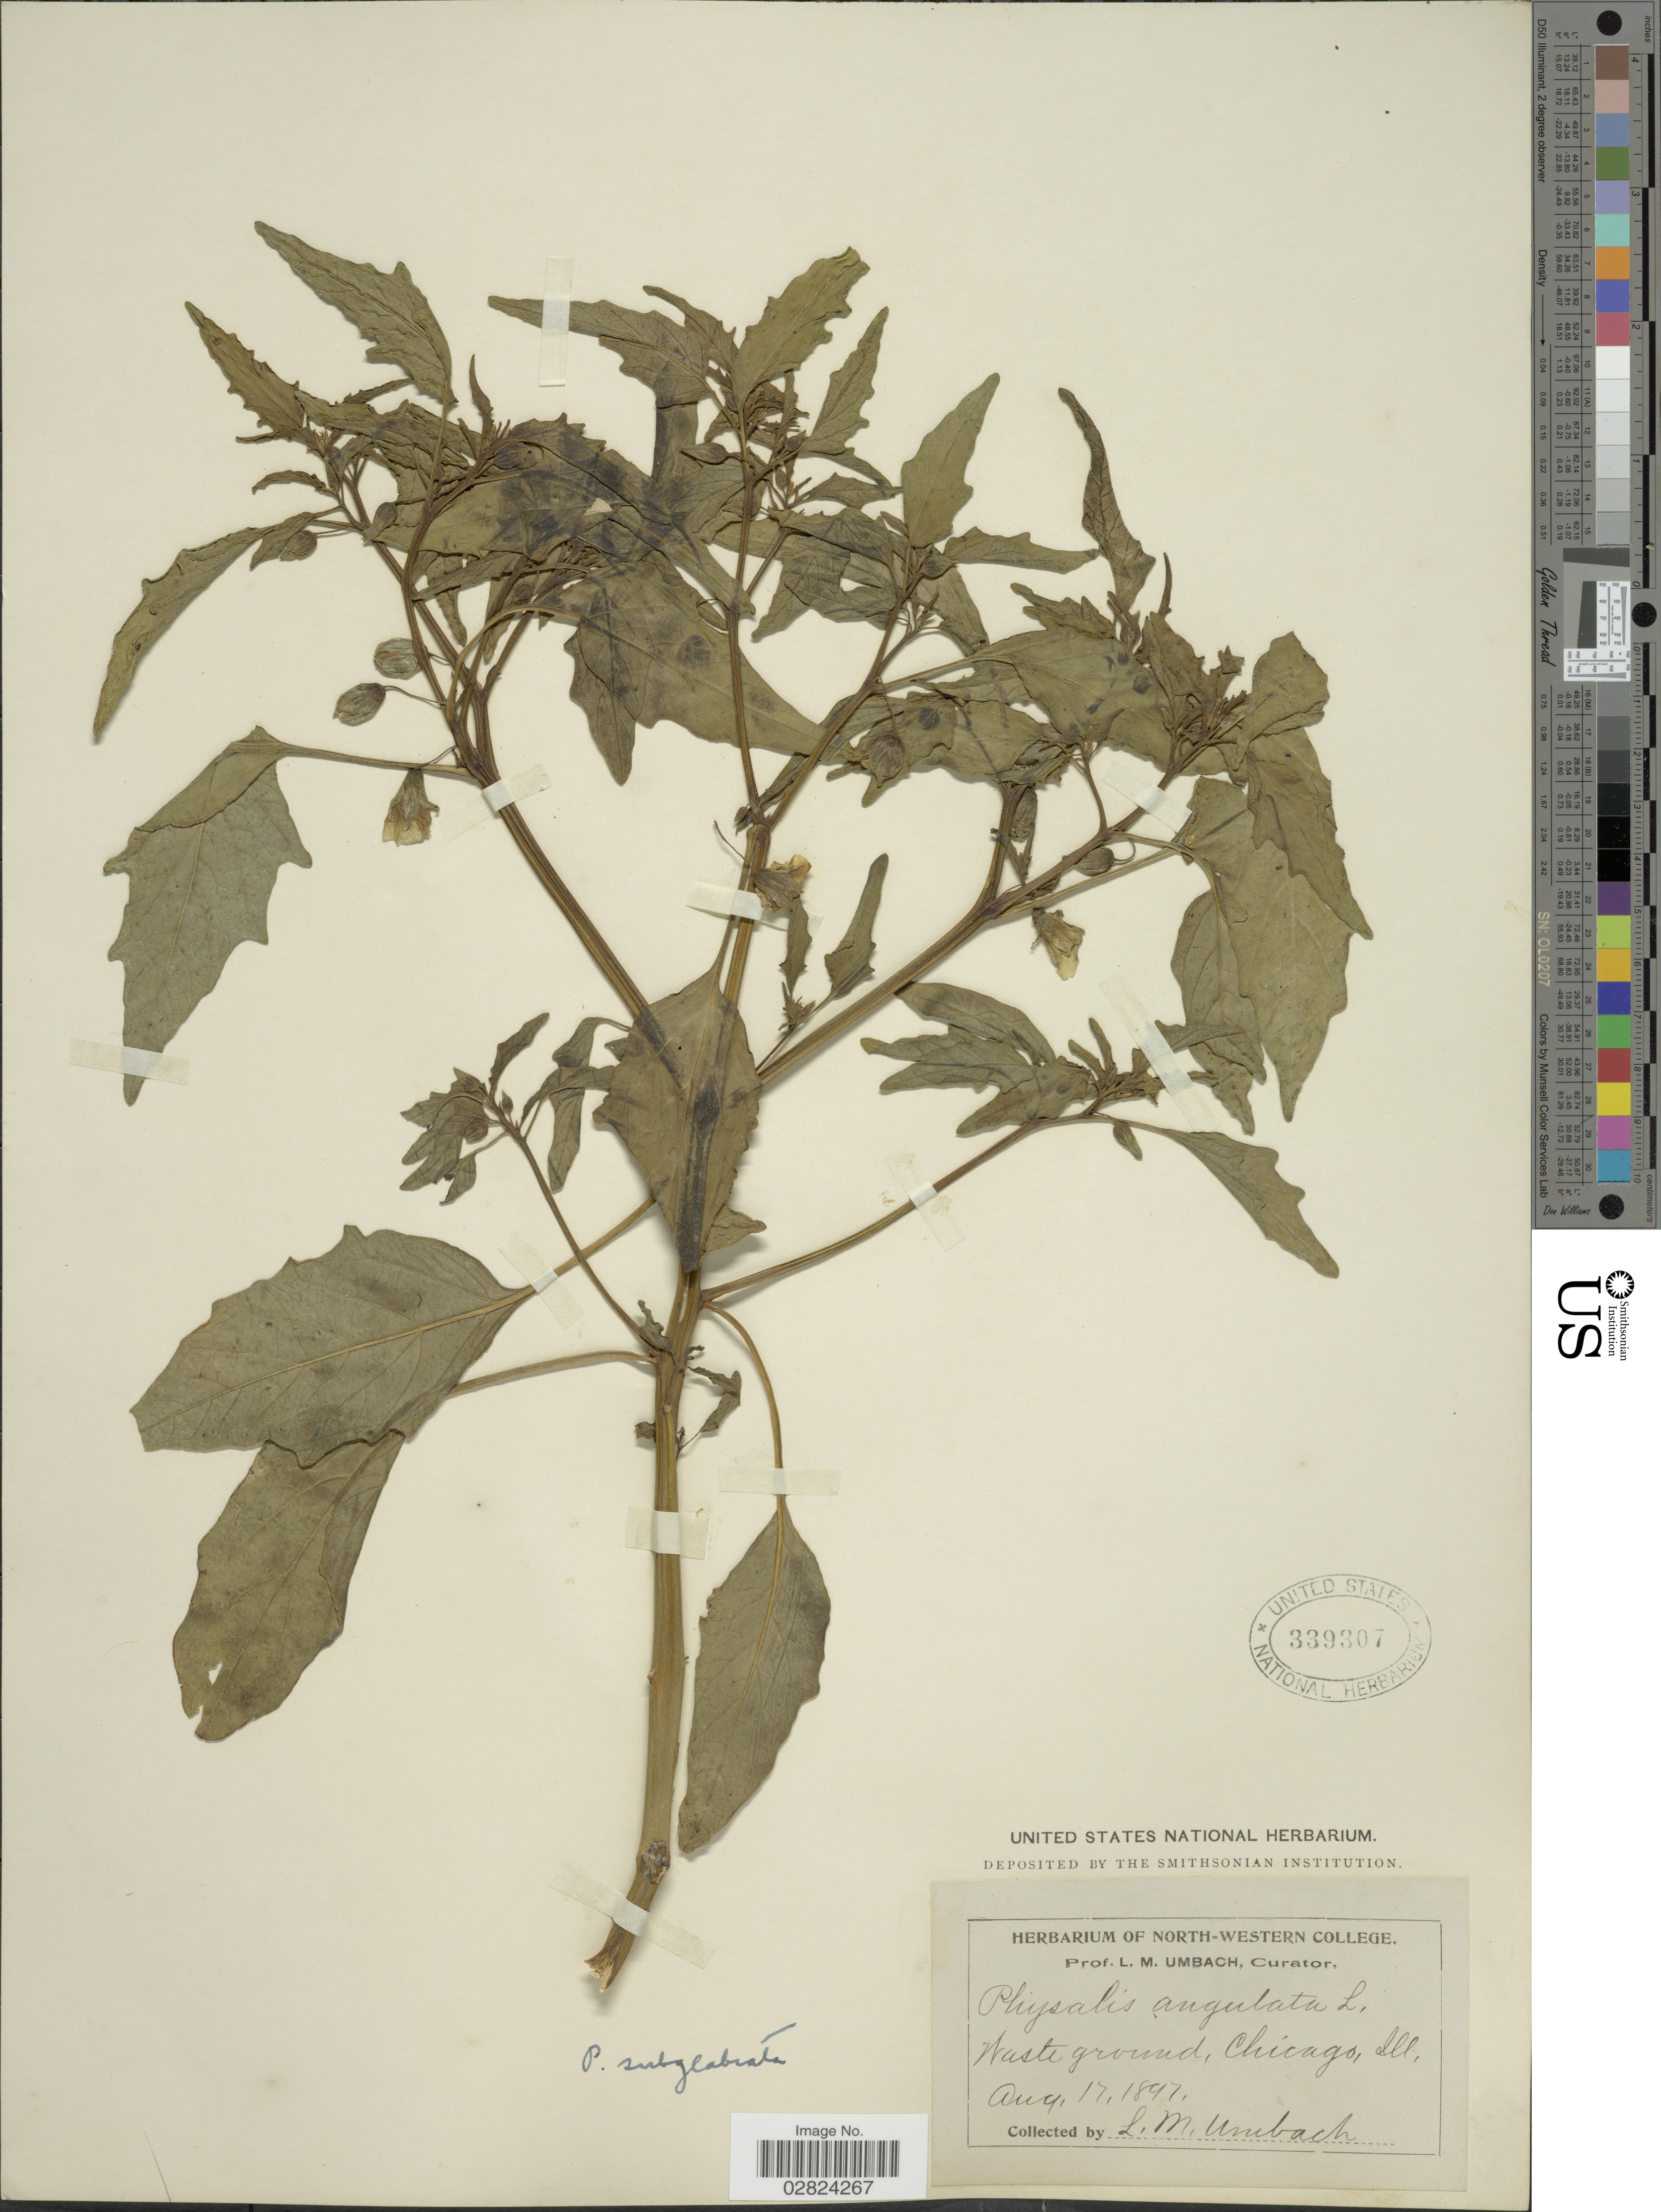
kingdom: Plantae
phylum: Tracheophyta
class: Magnoliopsida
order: Solanales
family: Solanaceae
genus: Physalis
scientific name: Physalis subglabrata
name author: Mack. & Bush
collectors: L. M. Umbach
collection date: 1897-08-17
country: United States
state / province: Illinois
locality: Chicago, Ill.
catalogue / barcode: US 339307